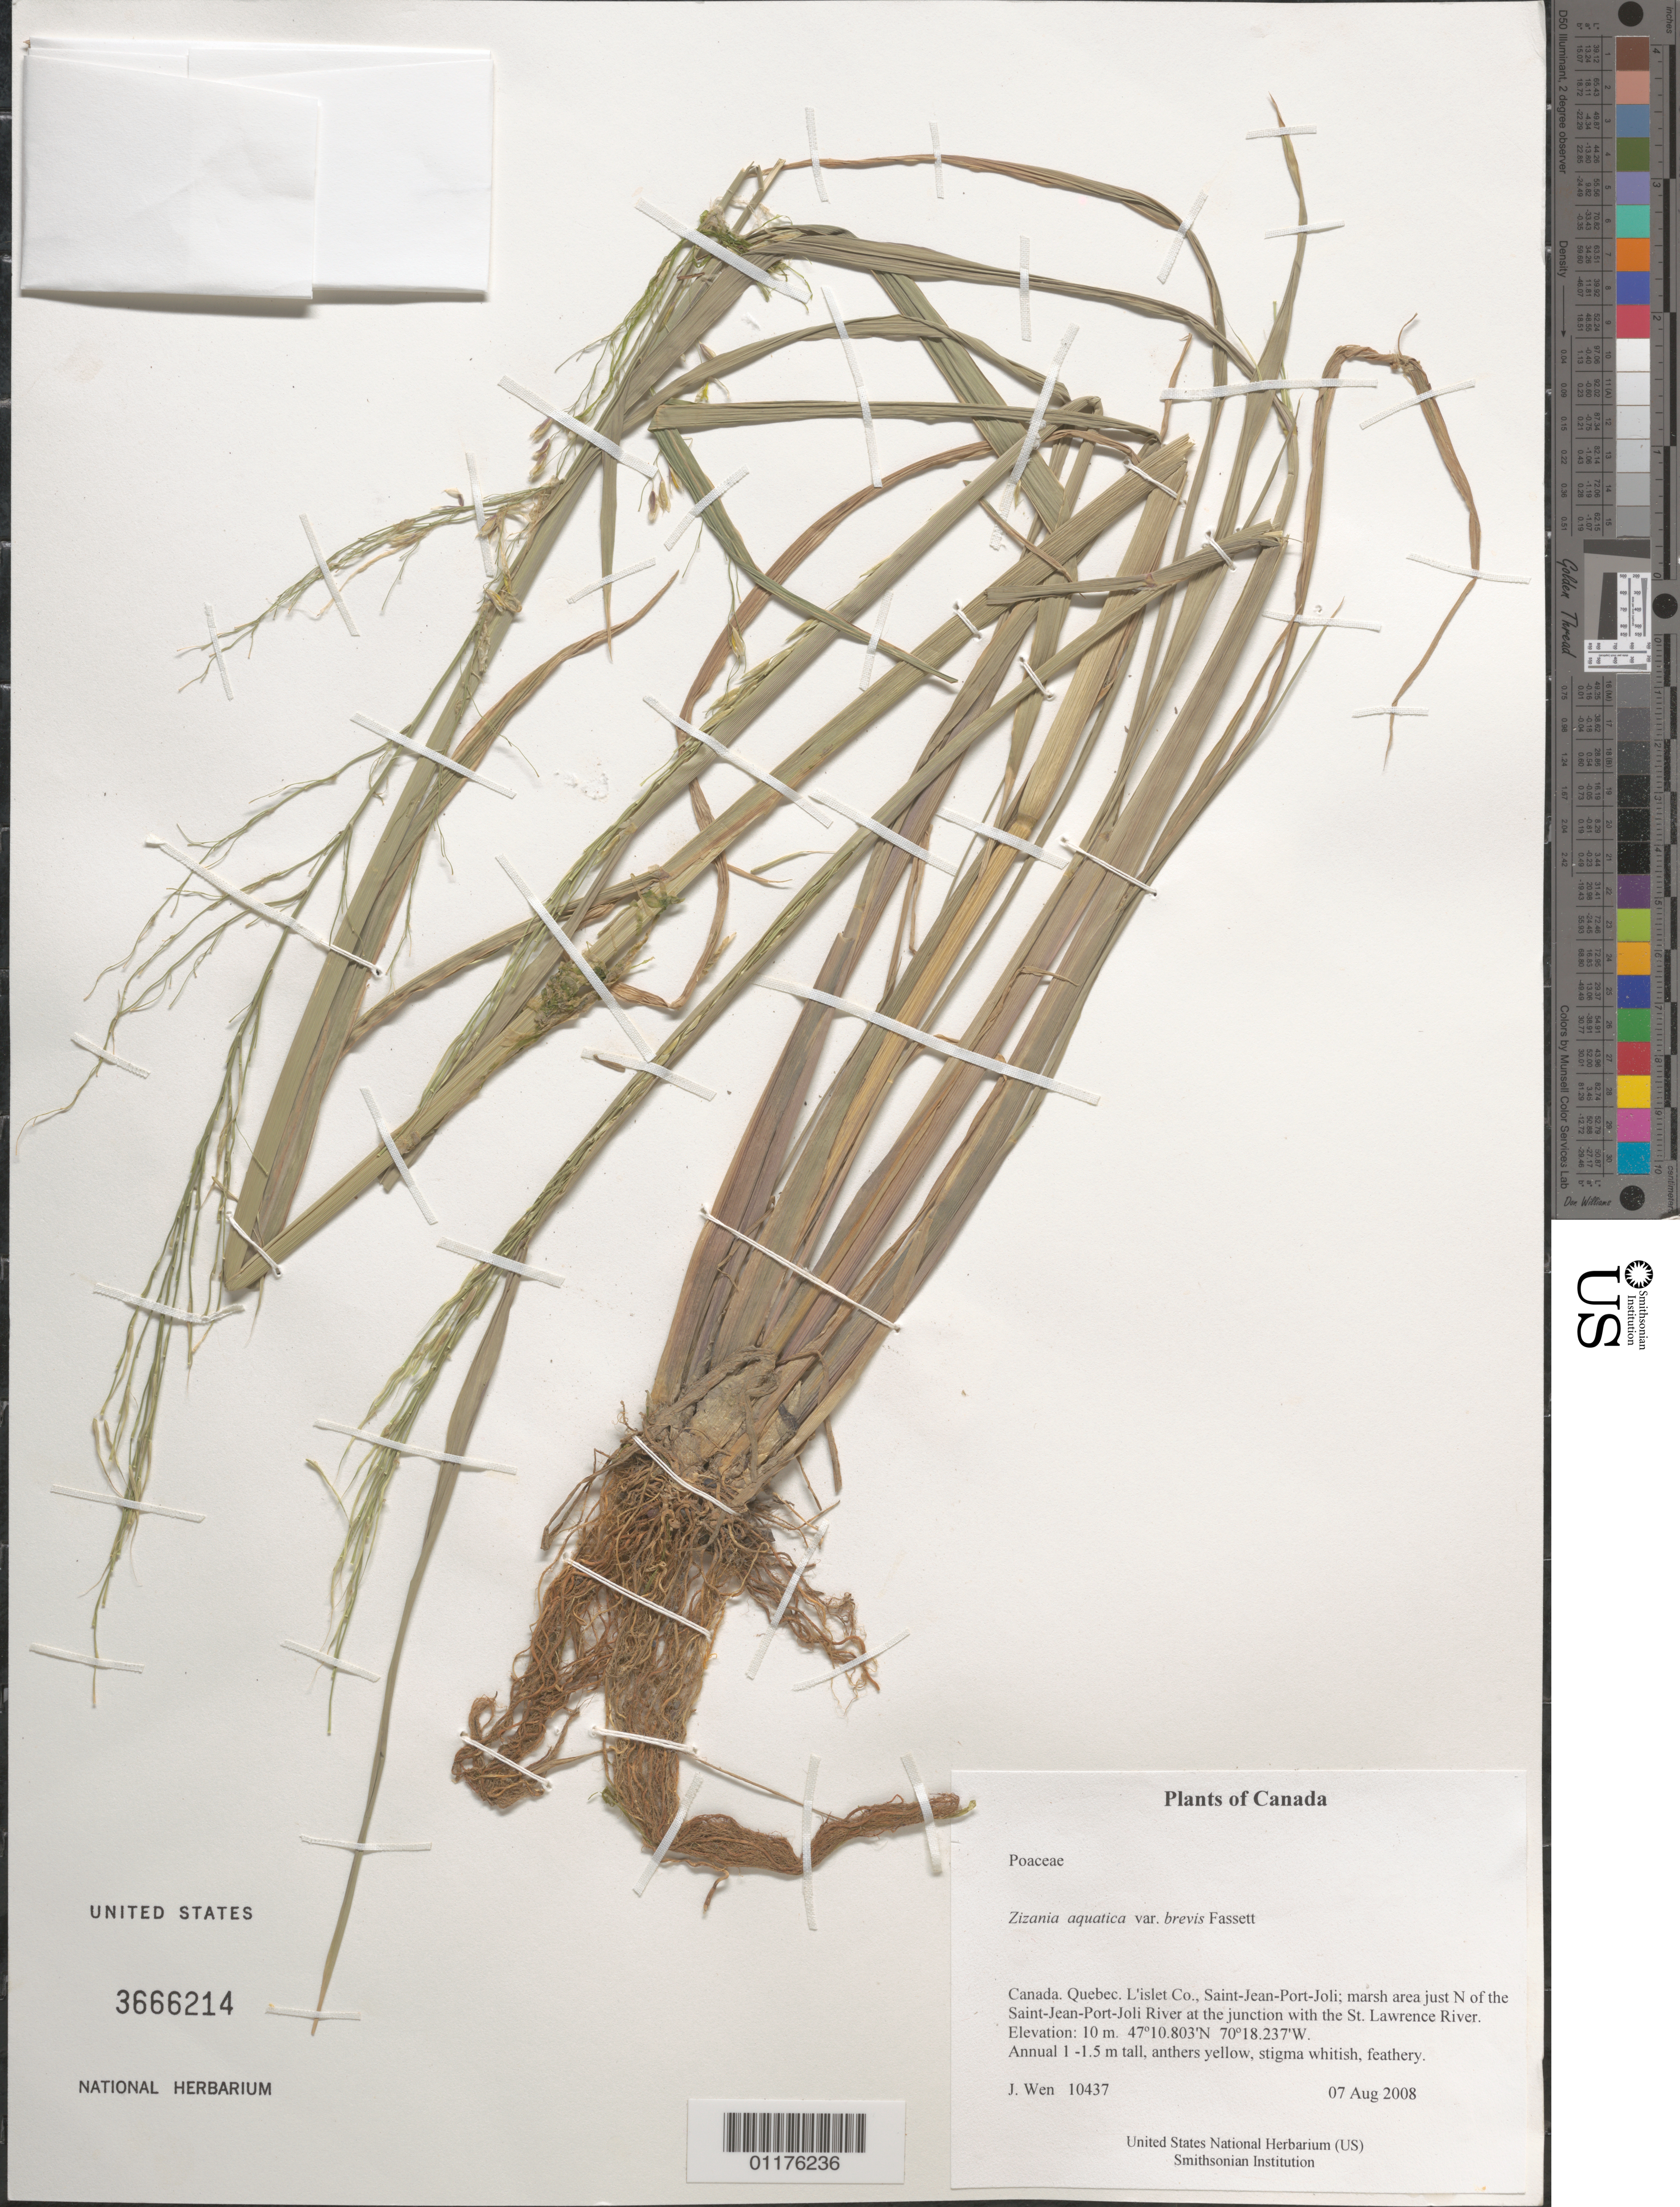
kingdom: Plantae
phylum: Tracheophyta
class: Liliopsida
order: Poales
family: Poaceae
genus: Zizania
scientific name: Zizania aquatica var. brevis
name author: Fassett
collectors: J. Wen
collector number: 10437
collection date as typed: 07 Aug 2008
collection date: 2008-08-07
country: Canada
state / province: Quebec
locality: L'islet Co., Saint-Jean-Port-Joli; marsh area just N of the Saint-Jean-Port-Joli River at the junction with the St. Lawrence River.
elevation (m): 10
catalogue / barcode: US 3666214